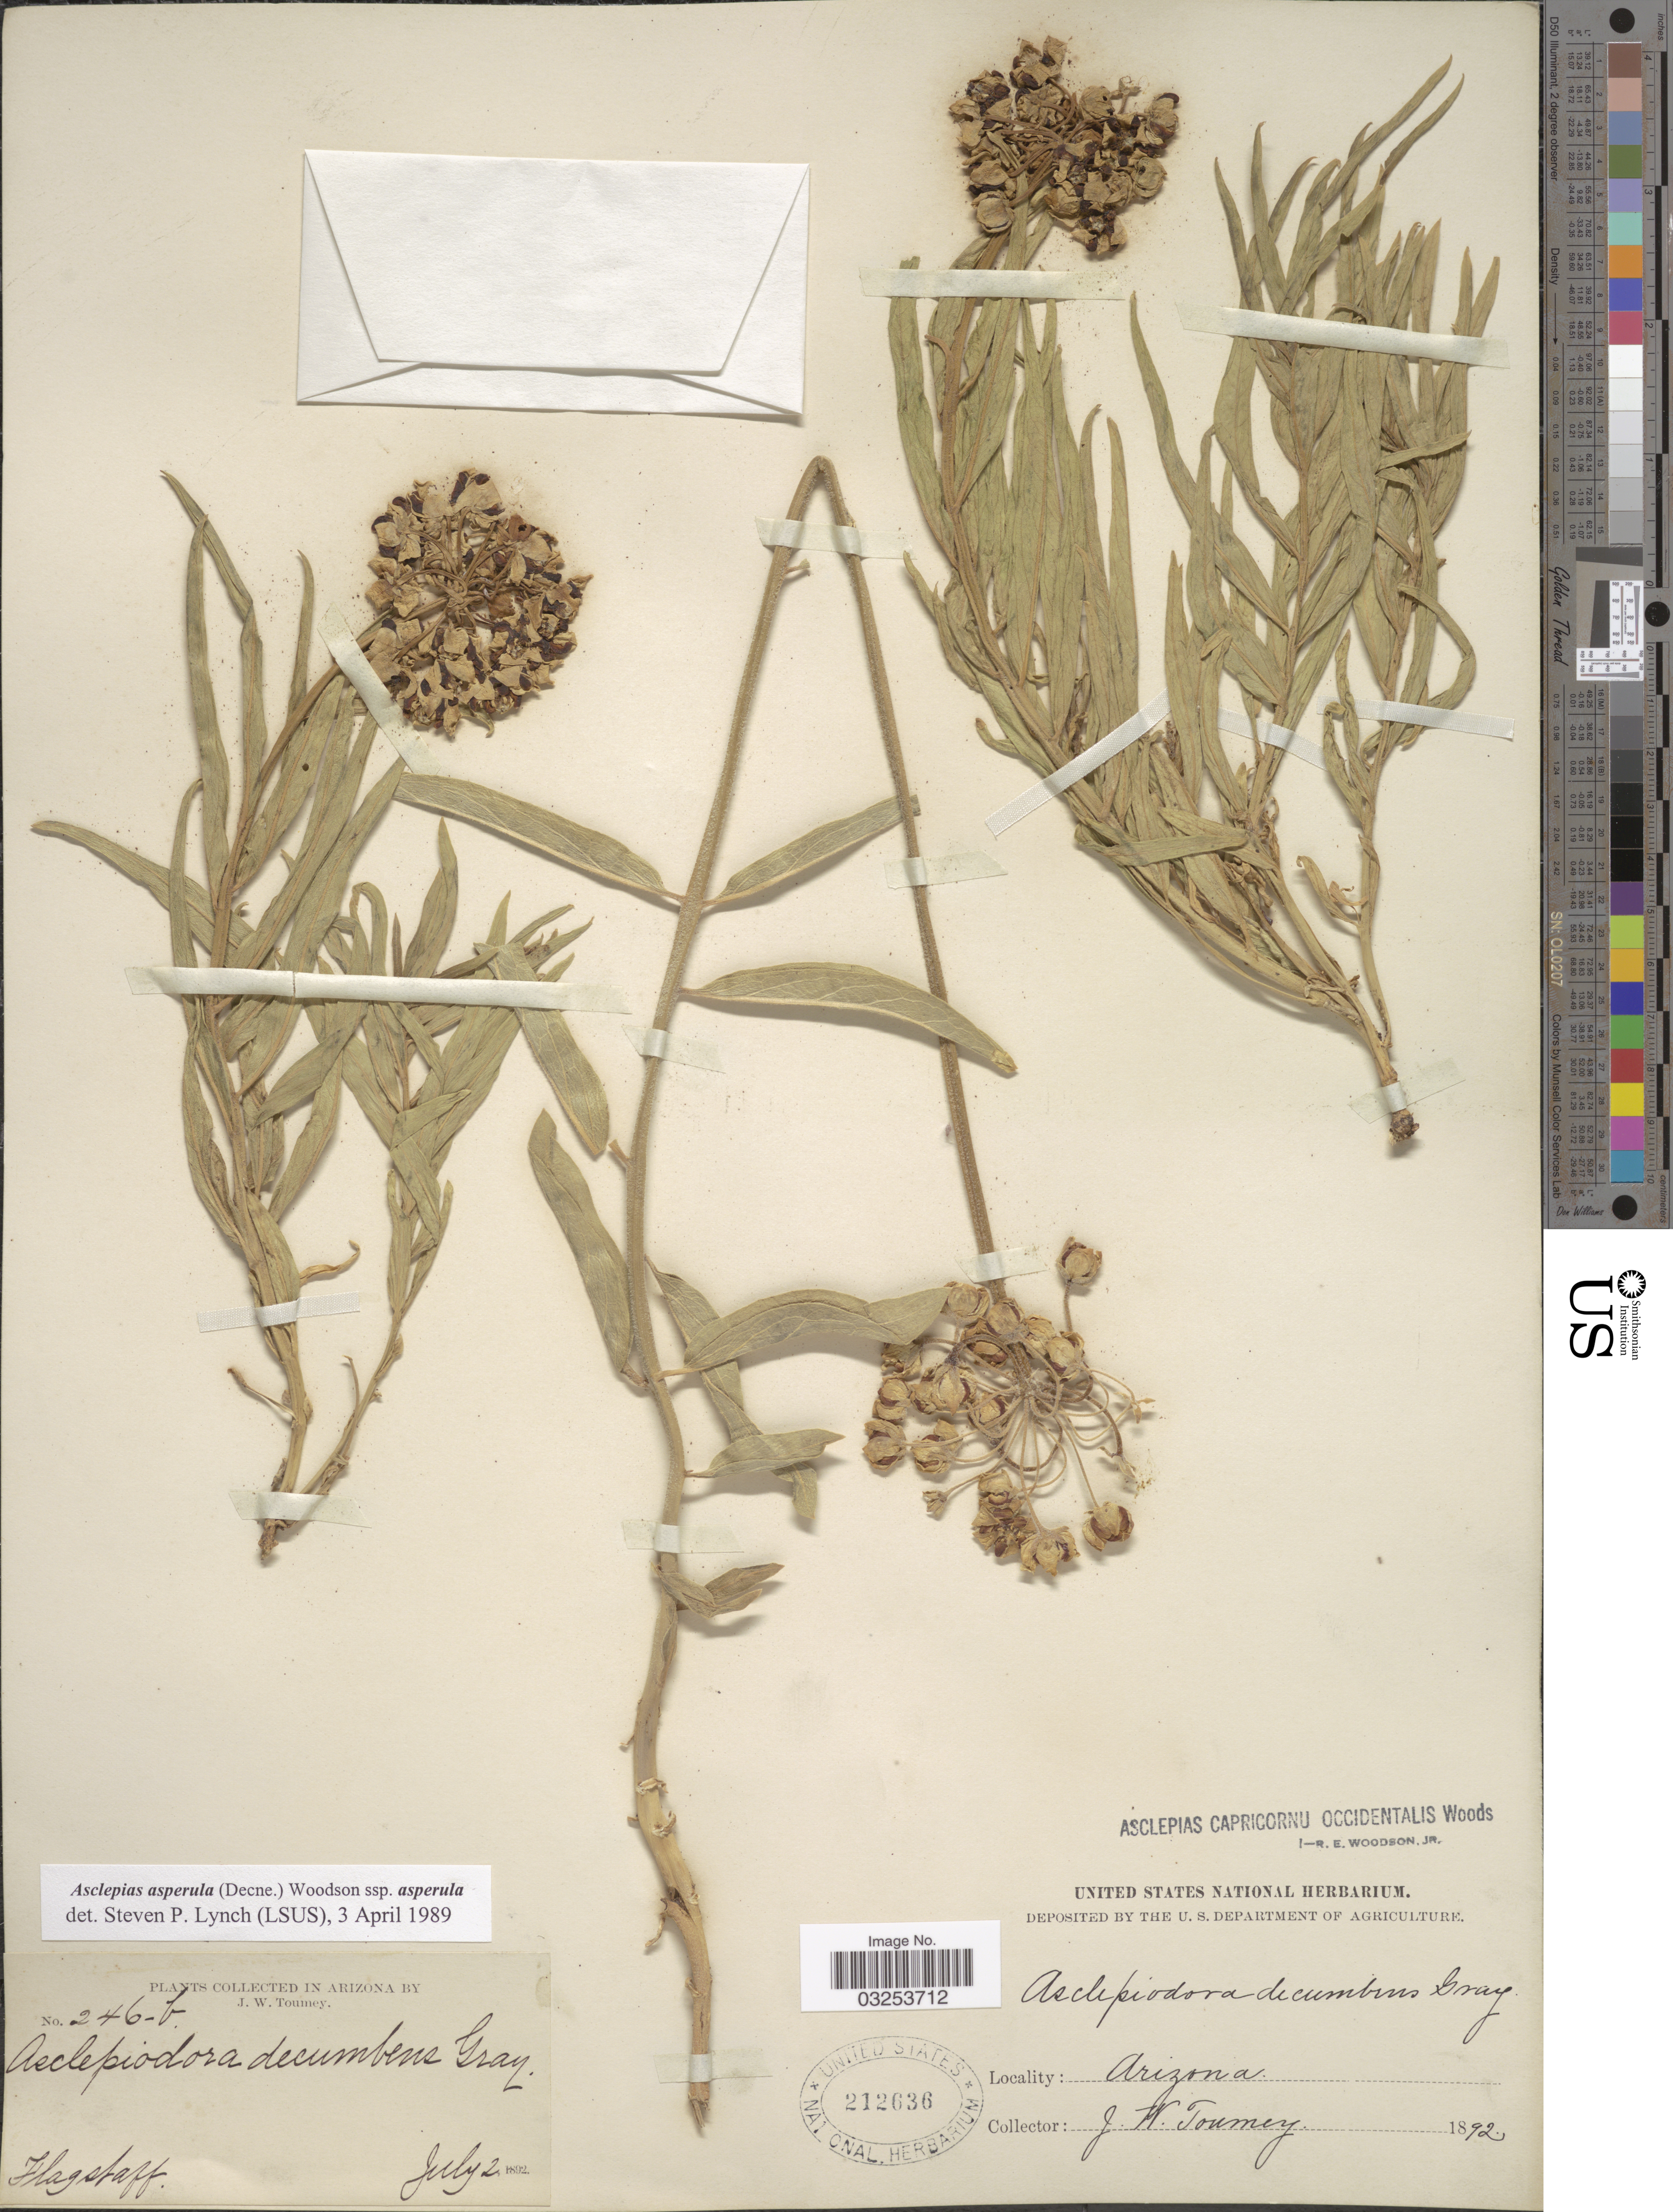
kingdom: Plantae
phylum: Tracheophyta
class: Magnoliopsida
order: Gentianales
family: Apocynaceae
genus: Asclepias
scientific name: Asclepias asperula subsp. asperula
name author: (Decne.) Woodson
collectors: J. W. Toumey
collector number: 246-b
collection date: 1892-07-02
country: United States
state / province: Arizona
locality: Flagstaff.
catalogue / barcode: US 212636